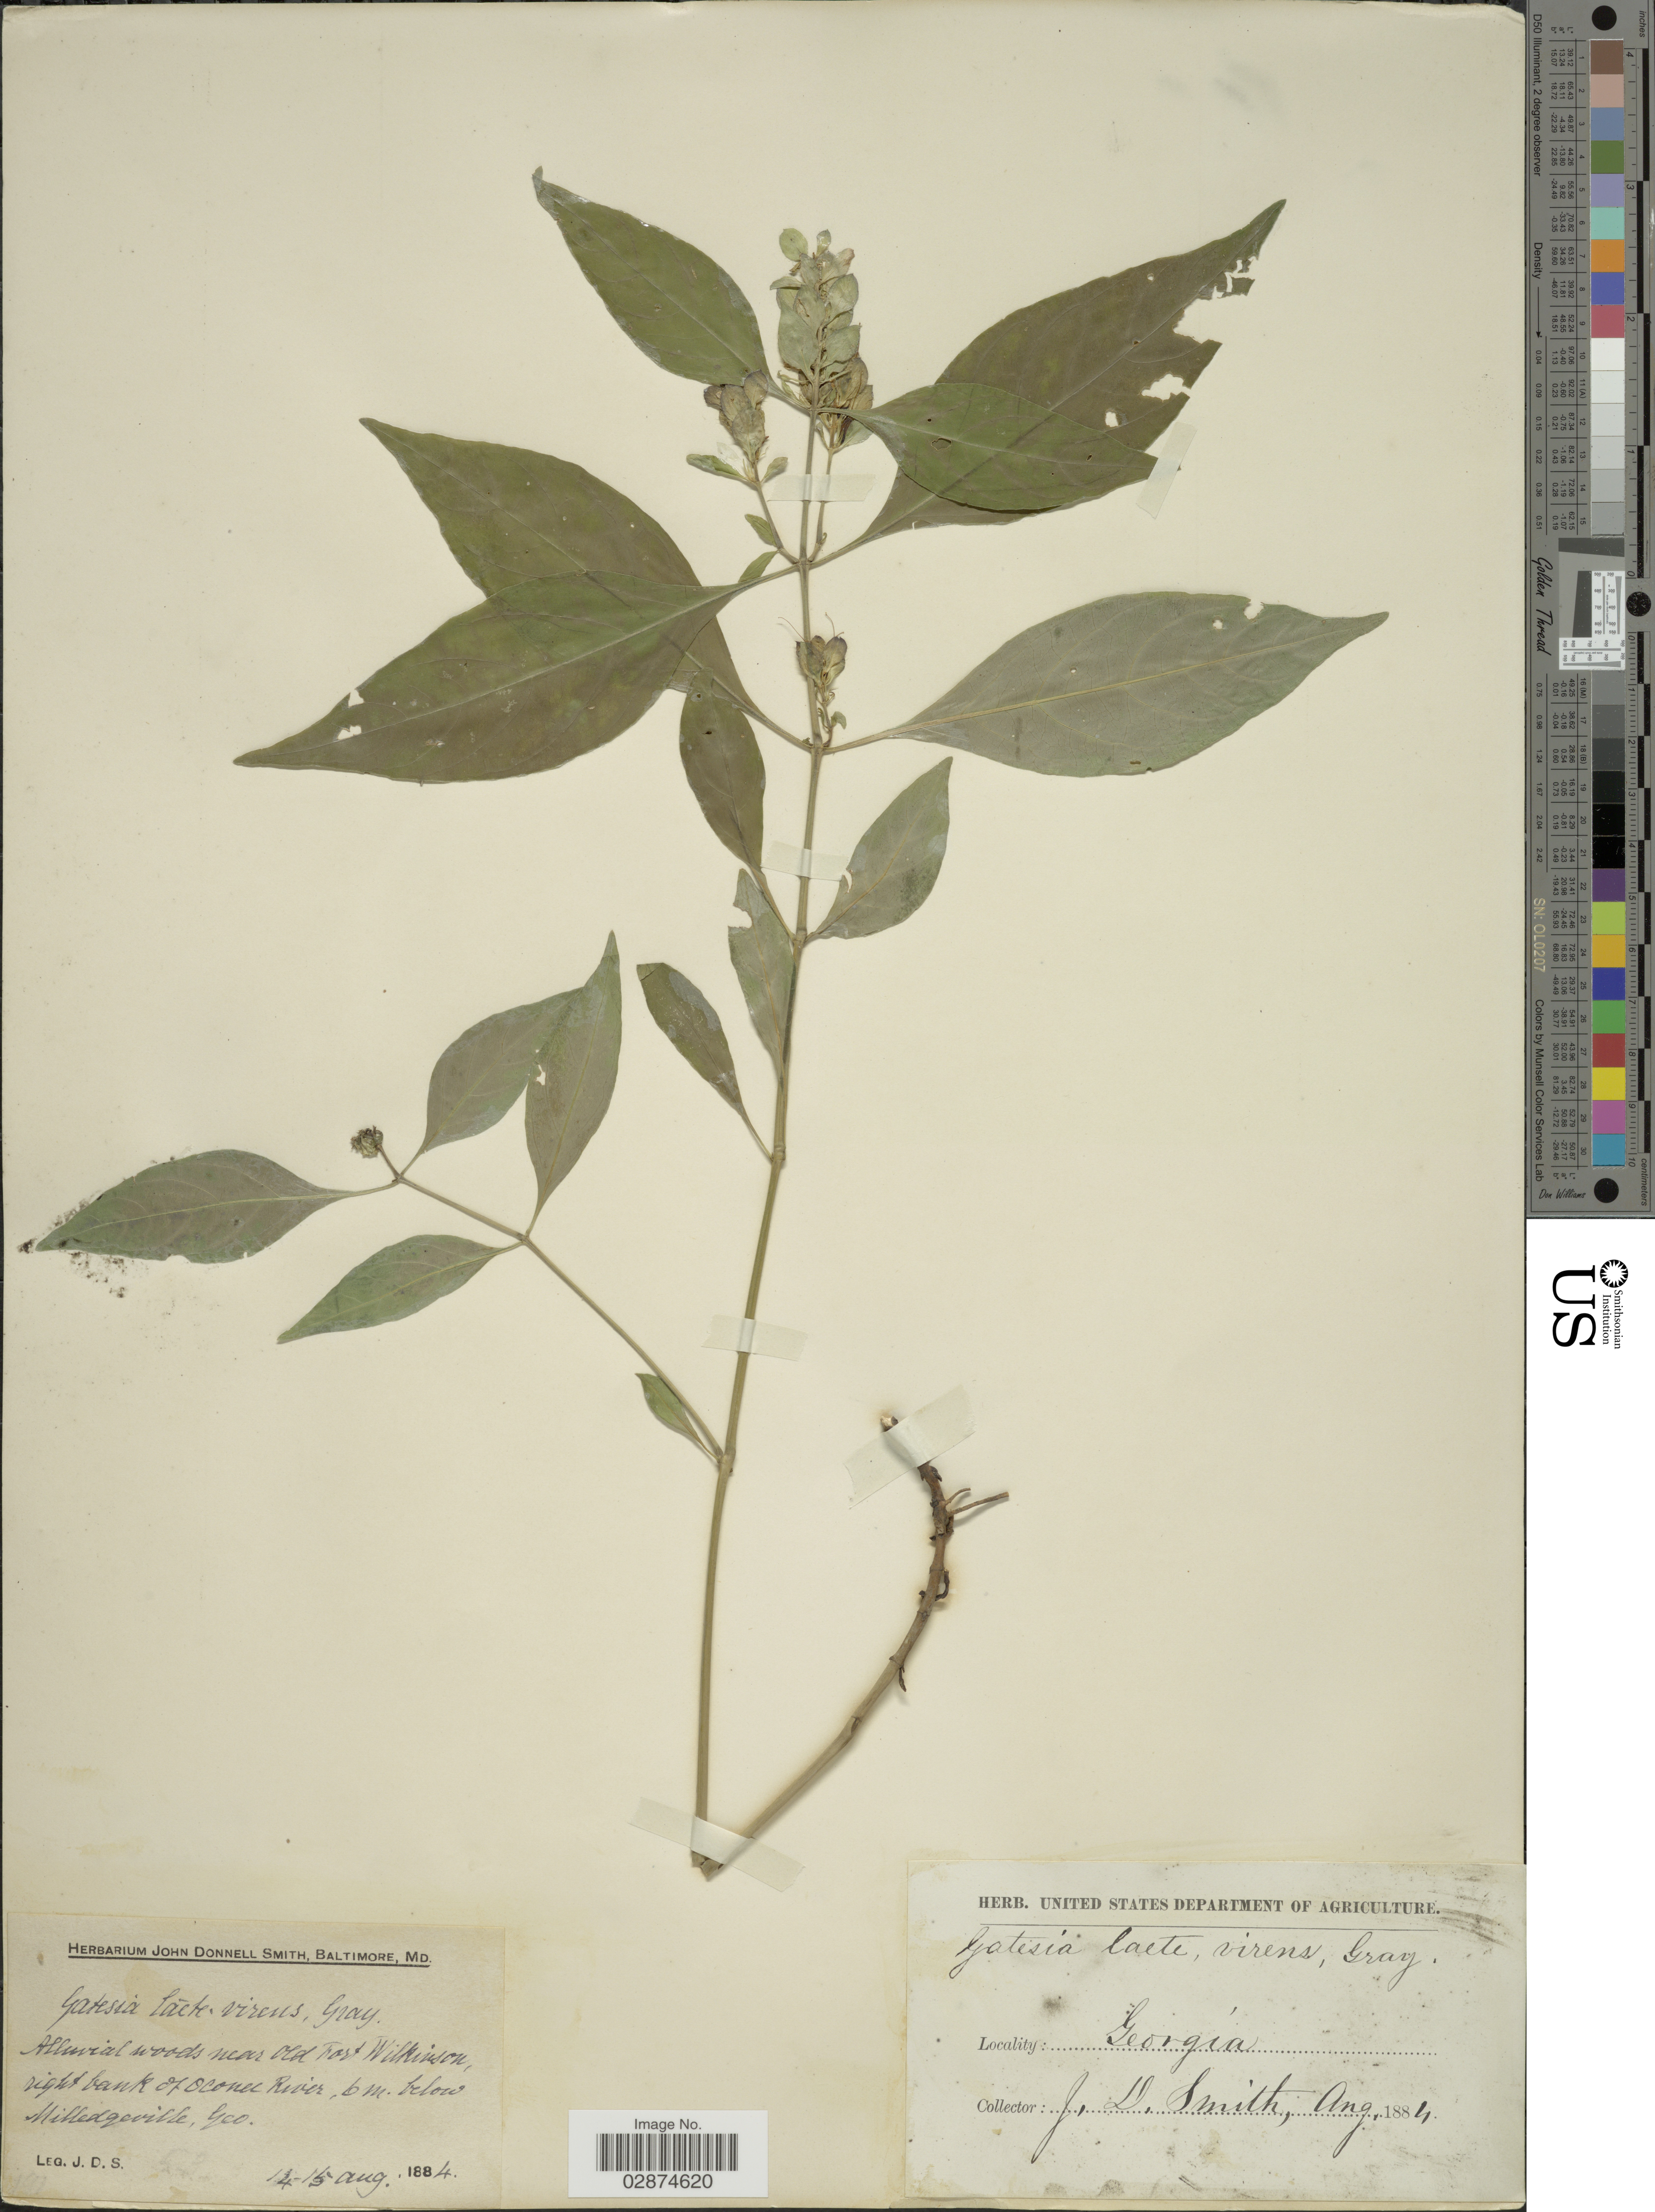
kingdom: Plantae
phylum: Tracheophyta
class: Magnoliopsida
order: Lamiales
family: Acanthaceae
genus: Yeatesia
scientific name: Yeatesia viridiflora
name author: (Nees) Small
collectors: J. Donnell Smith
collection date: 1884-08-14/1884-08-15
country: United States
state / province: Georgia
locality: Near old Forest Wilkinson, right bank of Oconee River, 6 m. below Milledgeville.